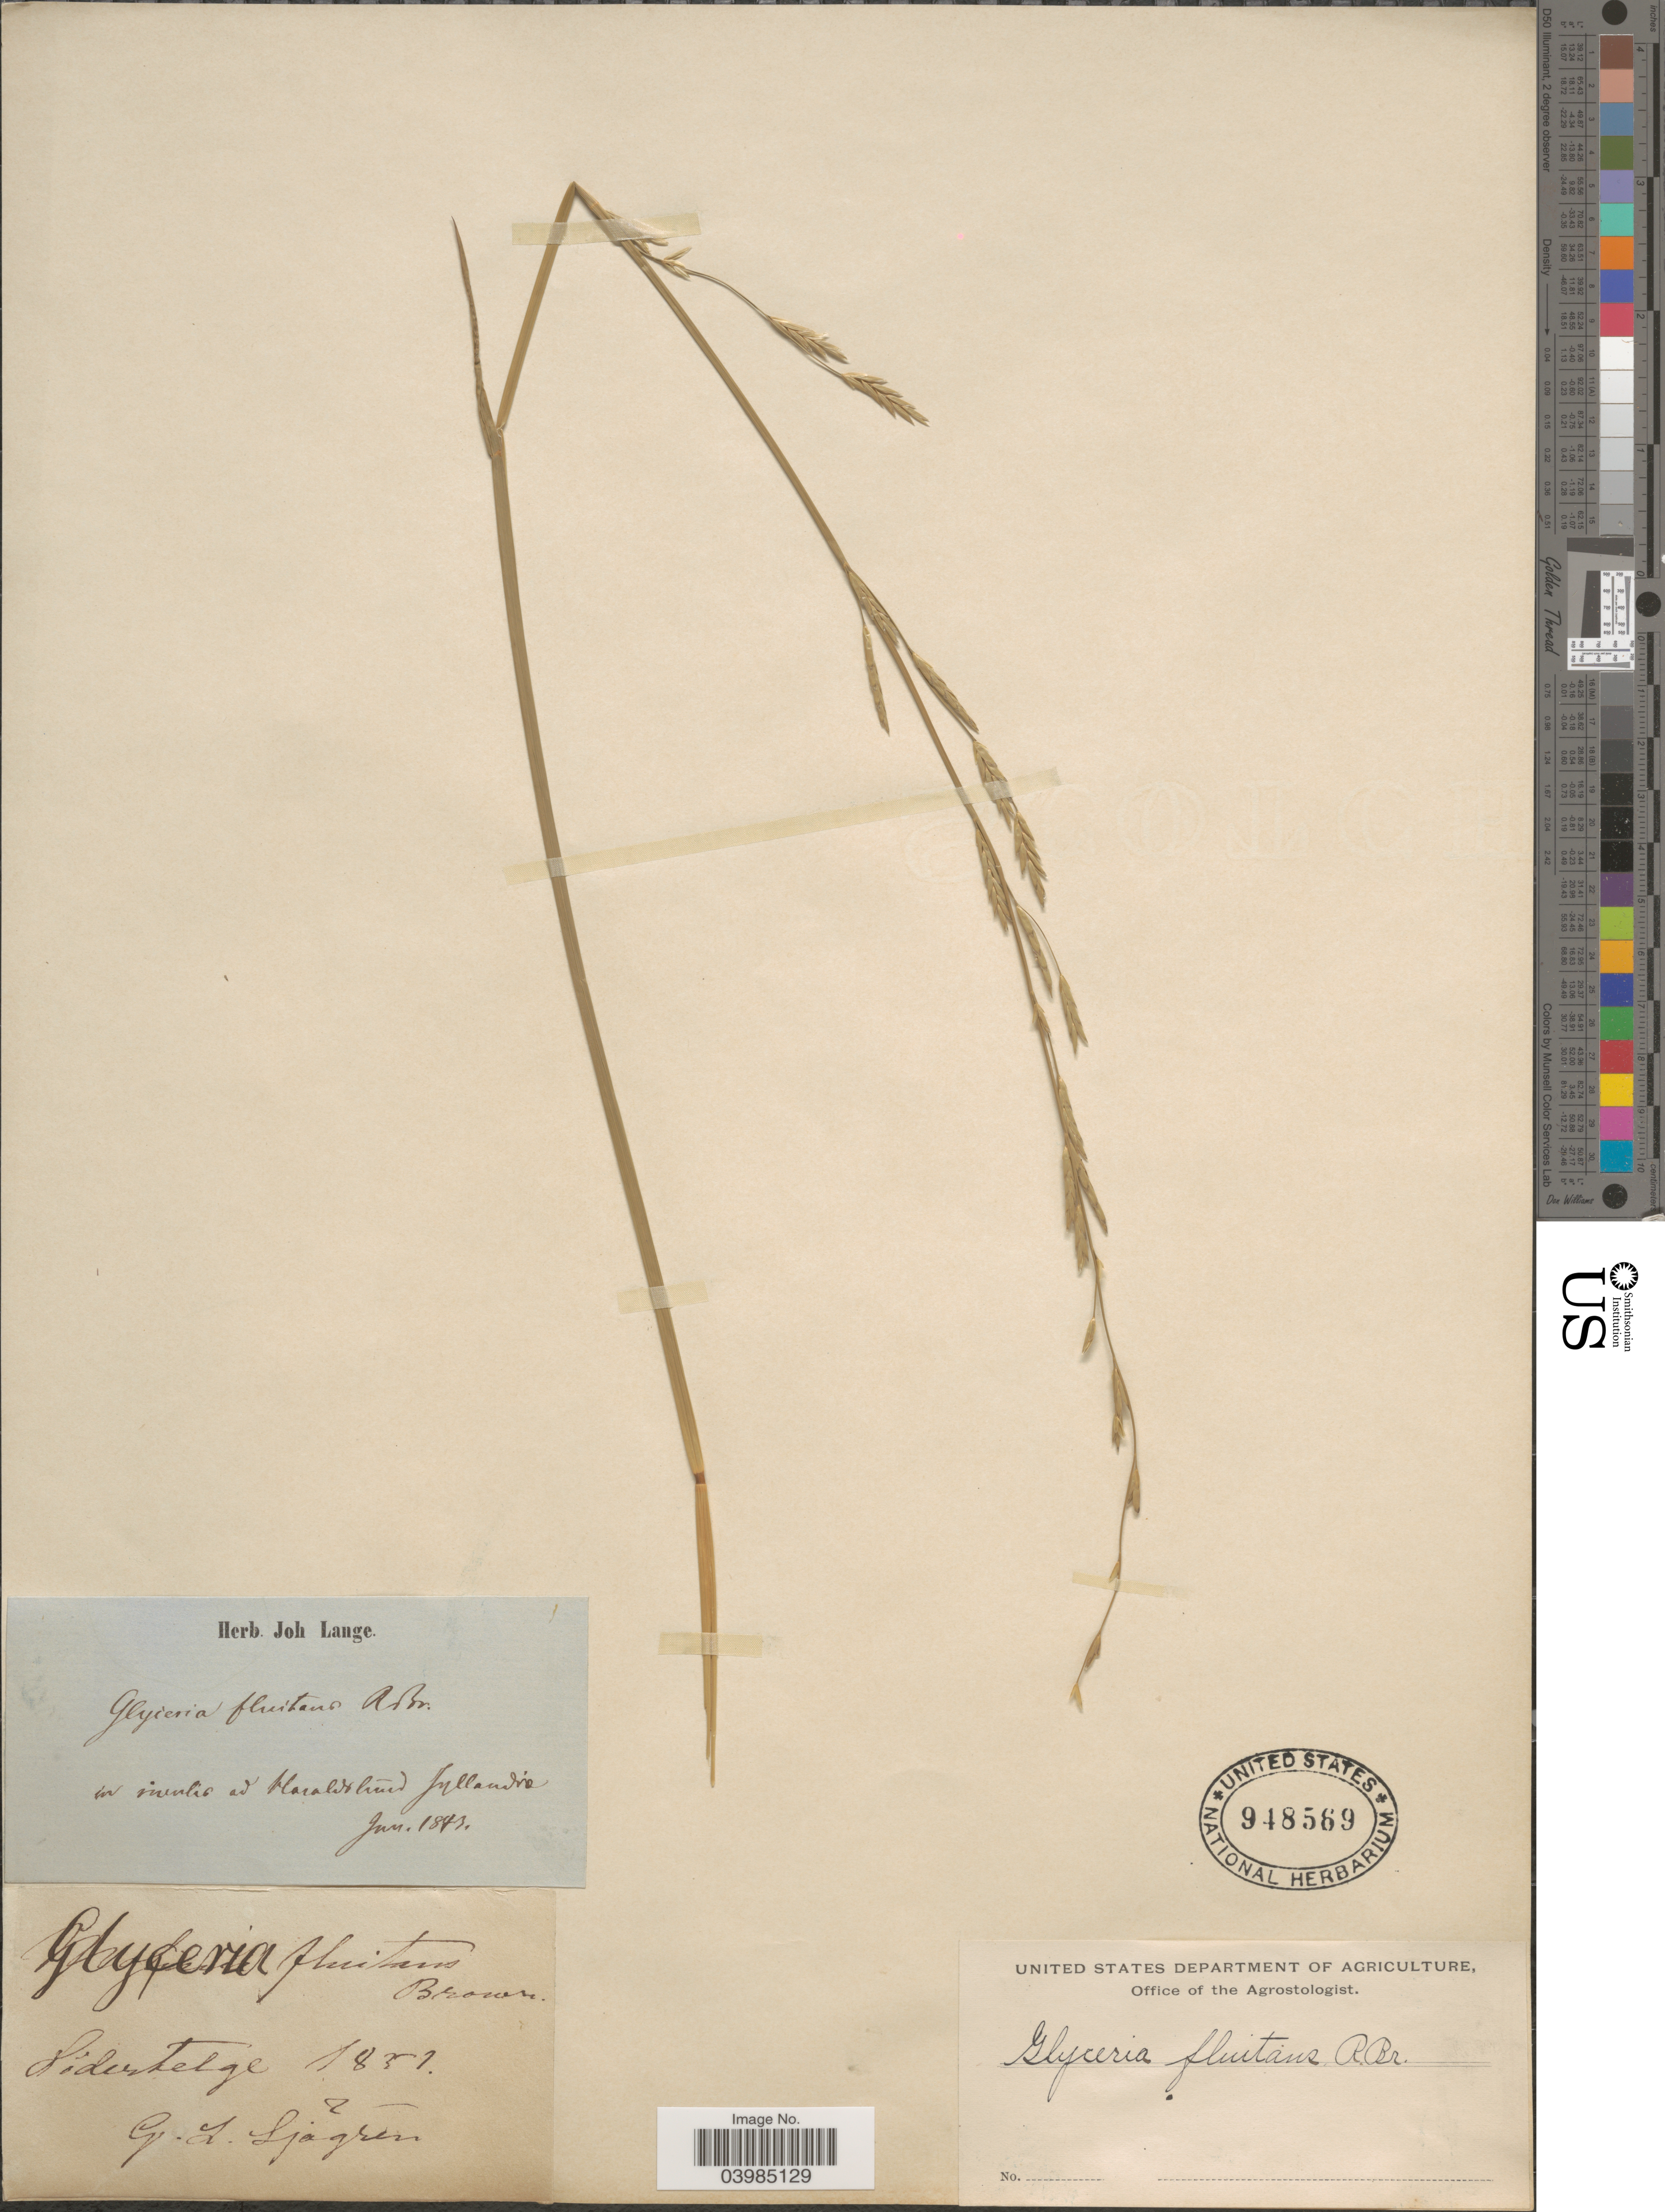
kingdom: Plantae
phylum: Tracheophyta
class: Liliopsida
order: Poales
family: Poaceae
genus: Glyceria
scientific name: Glyceria fluitans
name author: (L.) R. Br.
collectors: S. Sjogren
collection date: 1851/1853-01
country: Sweden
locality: In rivulis ad plaralis lund [interpreted] Jutlandia. Sodertalje.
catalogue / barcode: US 948569